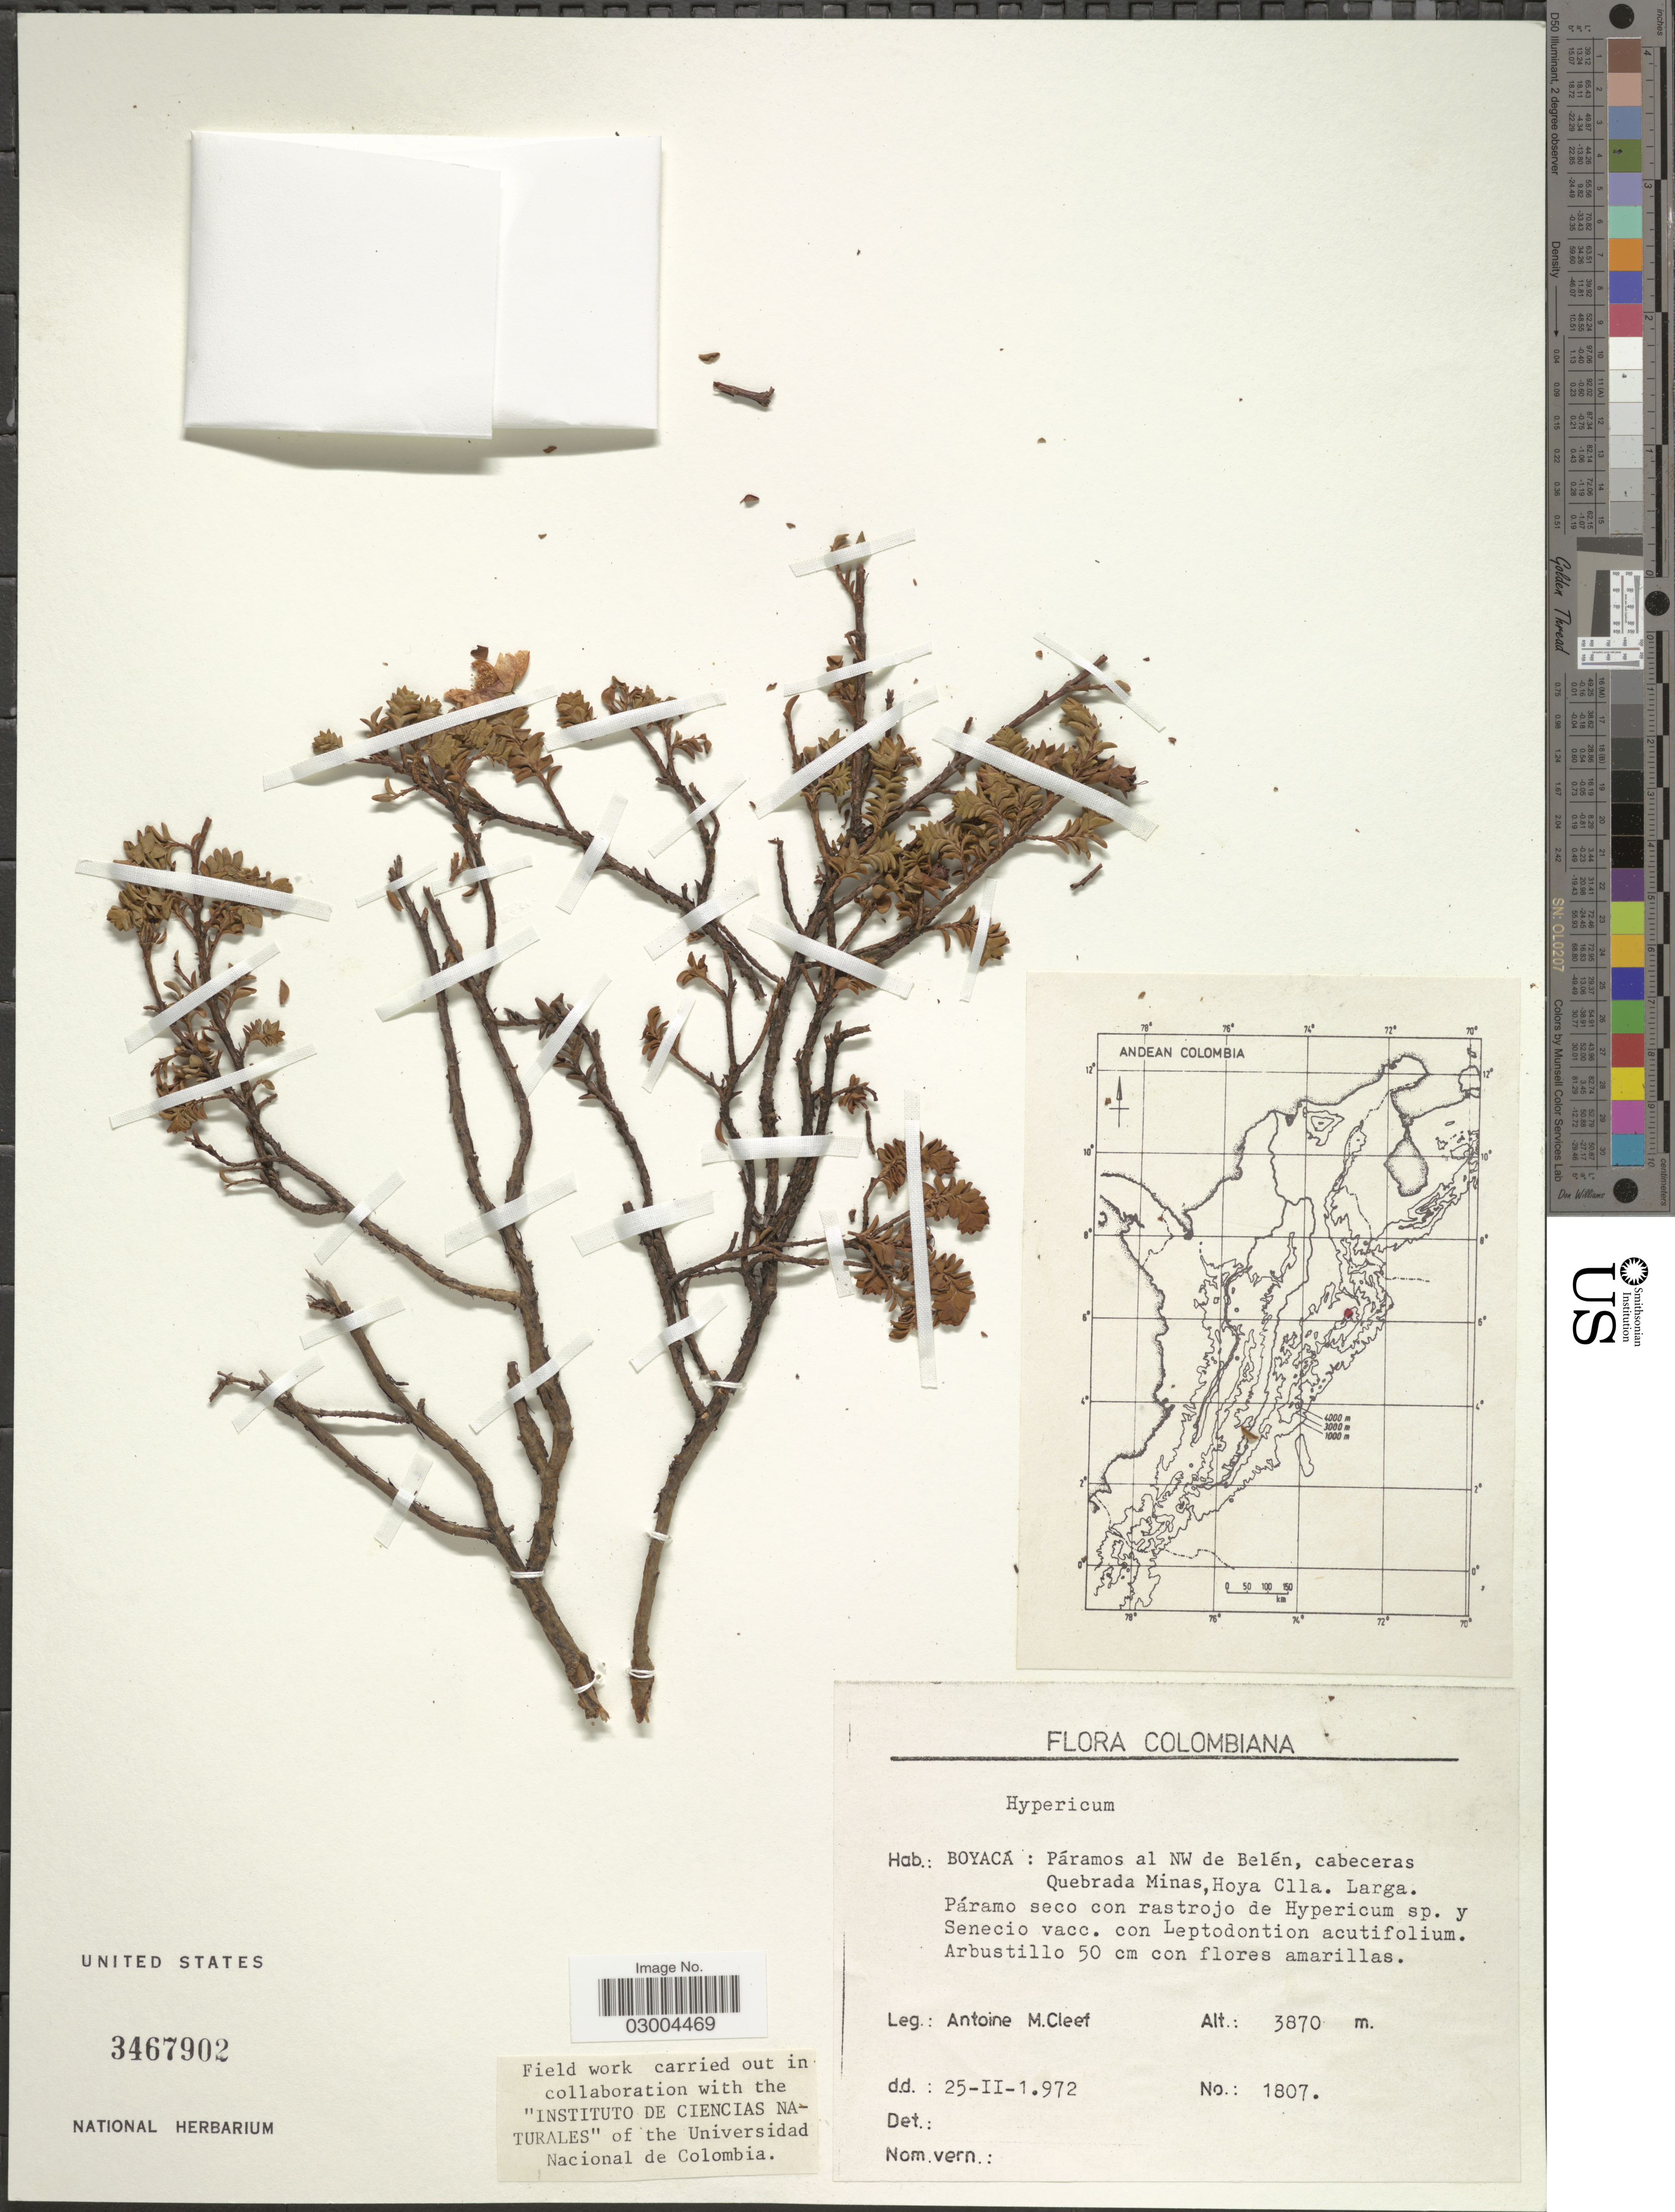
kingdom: Plantae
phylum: Tracheophyta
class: Magnoliopsida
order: Malpighiales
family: Hypericaceae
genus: Hypericum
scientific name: Hypericum sp.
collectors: A. M. Cleef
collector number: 1807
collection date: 1972-02-25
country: Colombia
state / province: Boyacá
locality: Páramos al NW de Belén, cabeceras Quebrada Minas, Hoya Clla.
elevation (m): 3870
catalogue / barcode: US 3467902